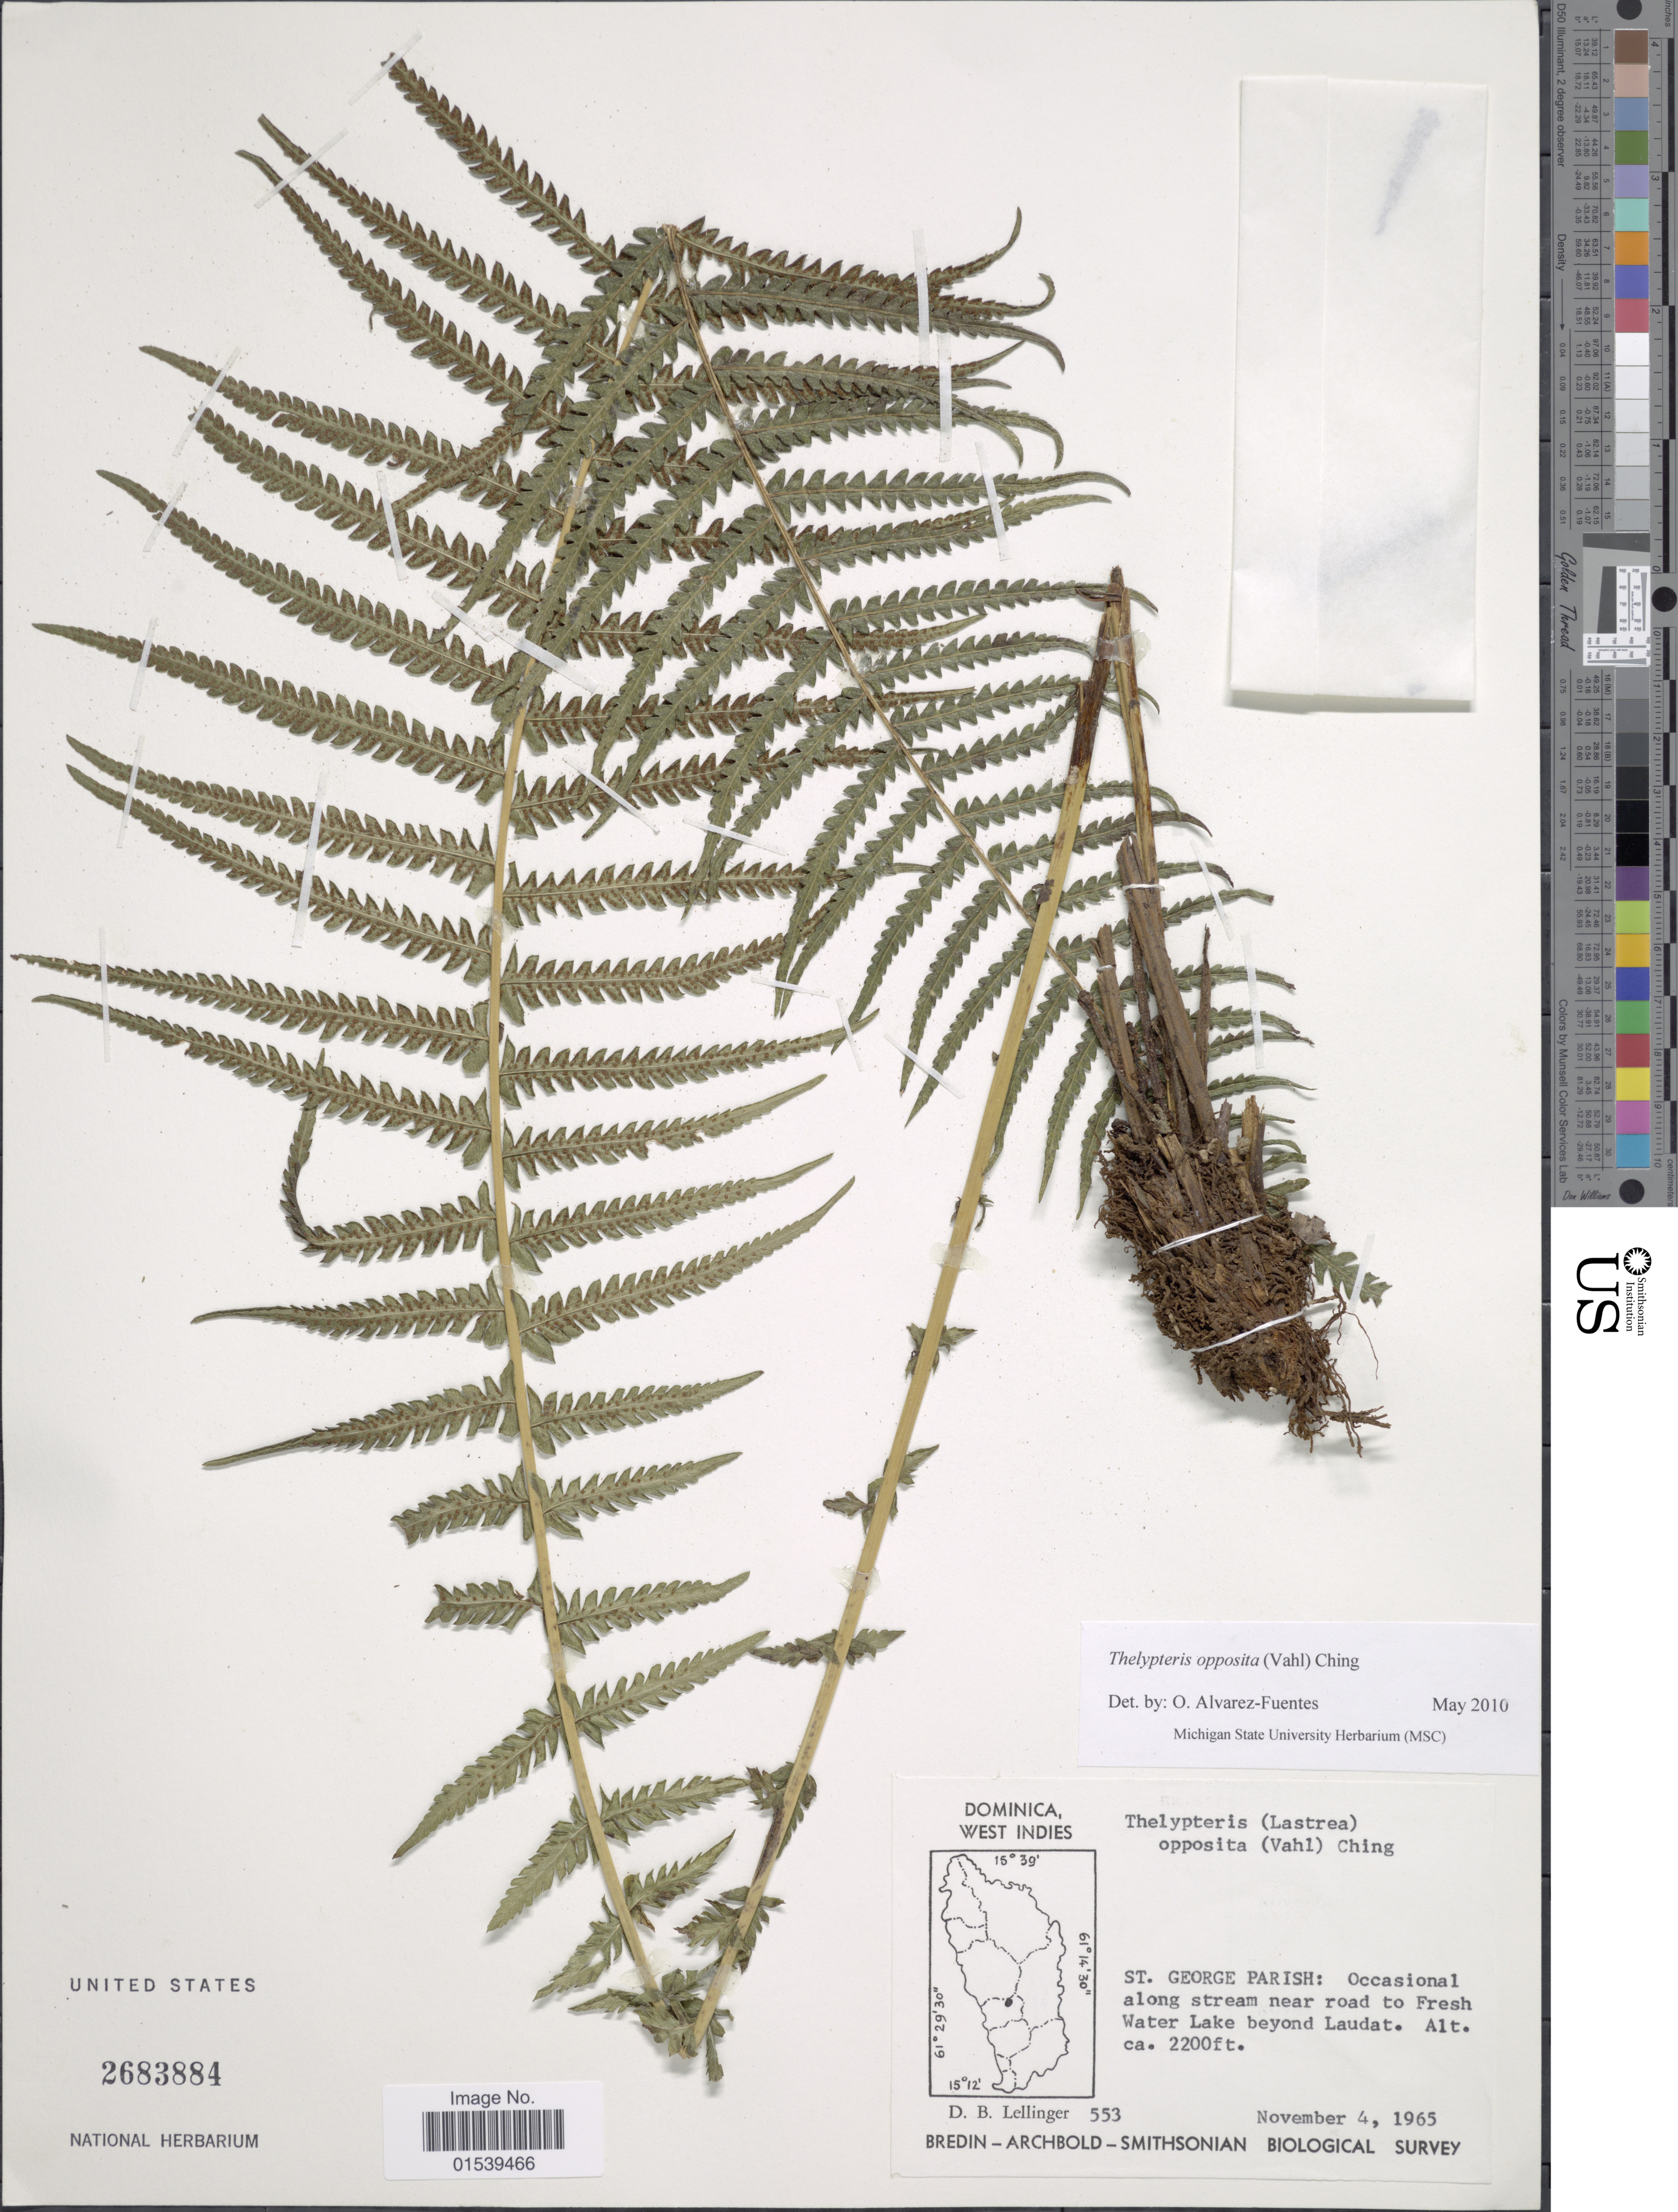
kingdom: Plantae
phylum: Tracheophyta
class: Polypodiopsida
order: Polypodiales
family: Thelypteridaceae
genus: Amauropelta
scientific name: Amauropelta opposita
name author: (Vahl) Pic. Serm.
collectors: D. B. Lellinger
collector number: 553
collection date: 1965-11-04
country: Dominica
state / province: St. George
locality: West Indies, St. George Parish: aoccasional along stream near road to Fresh Water Lake beyond Laudat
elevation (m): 671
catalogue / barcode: US 2683884